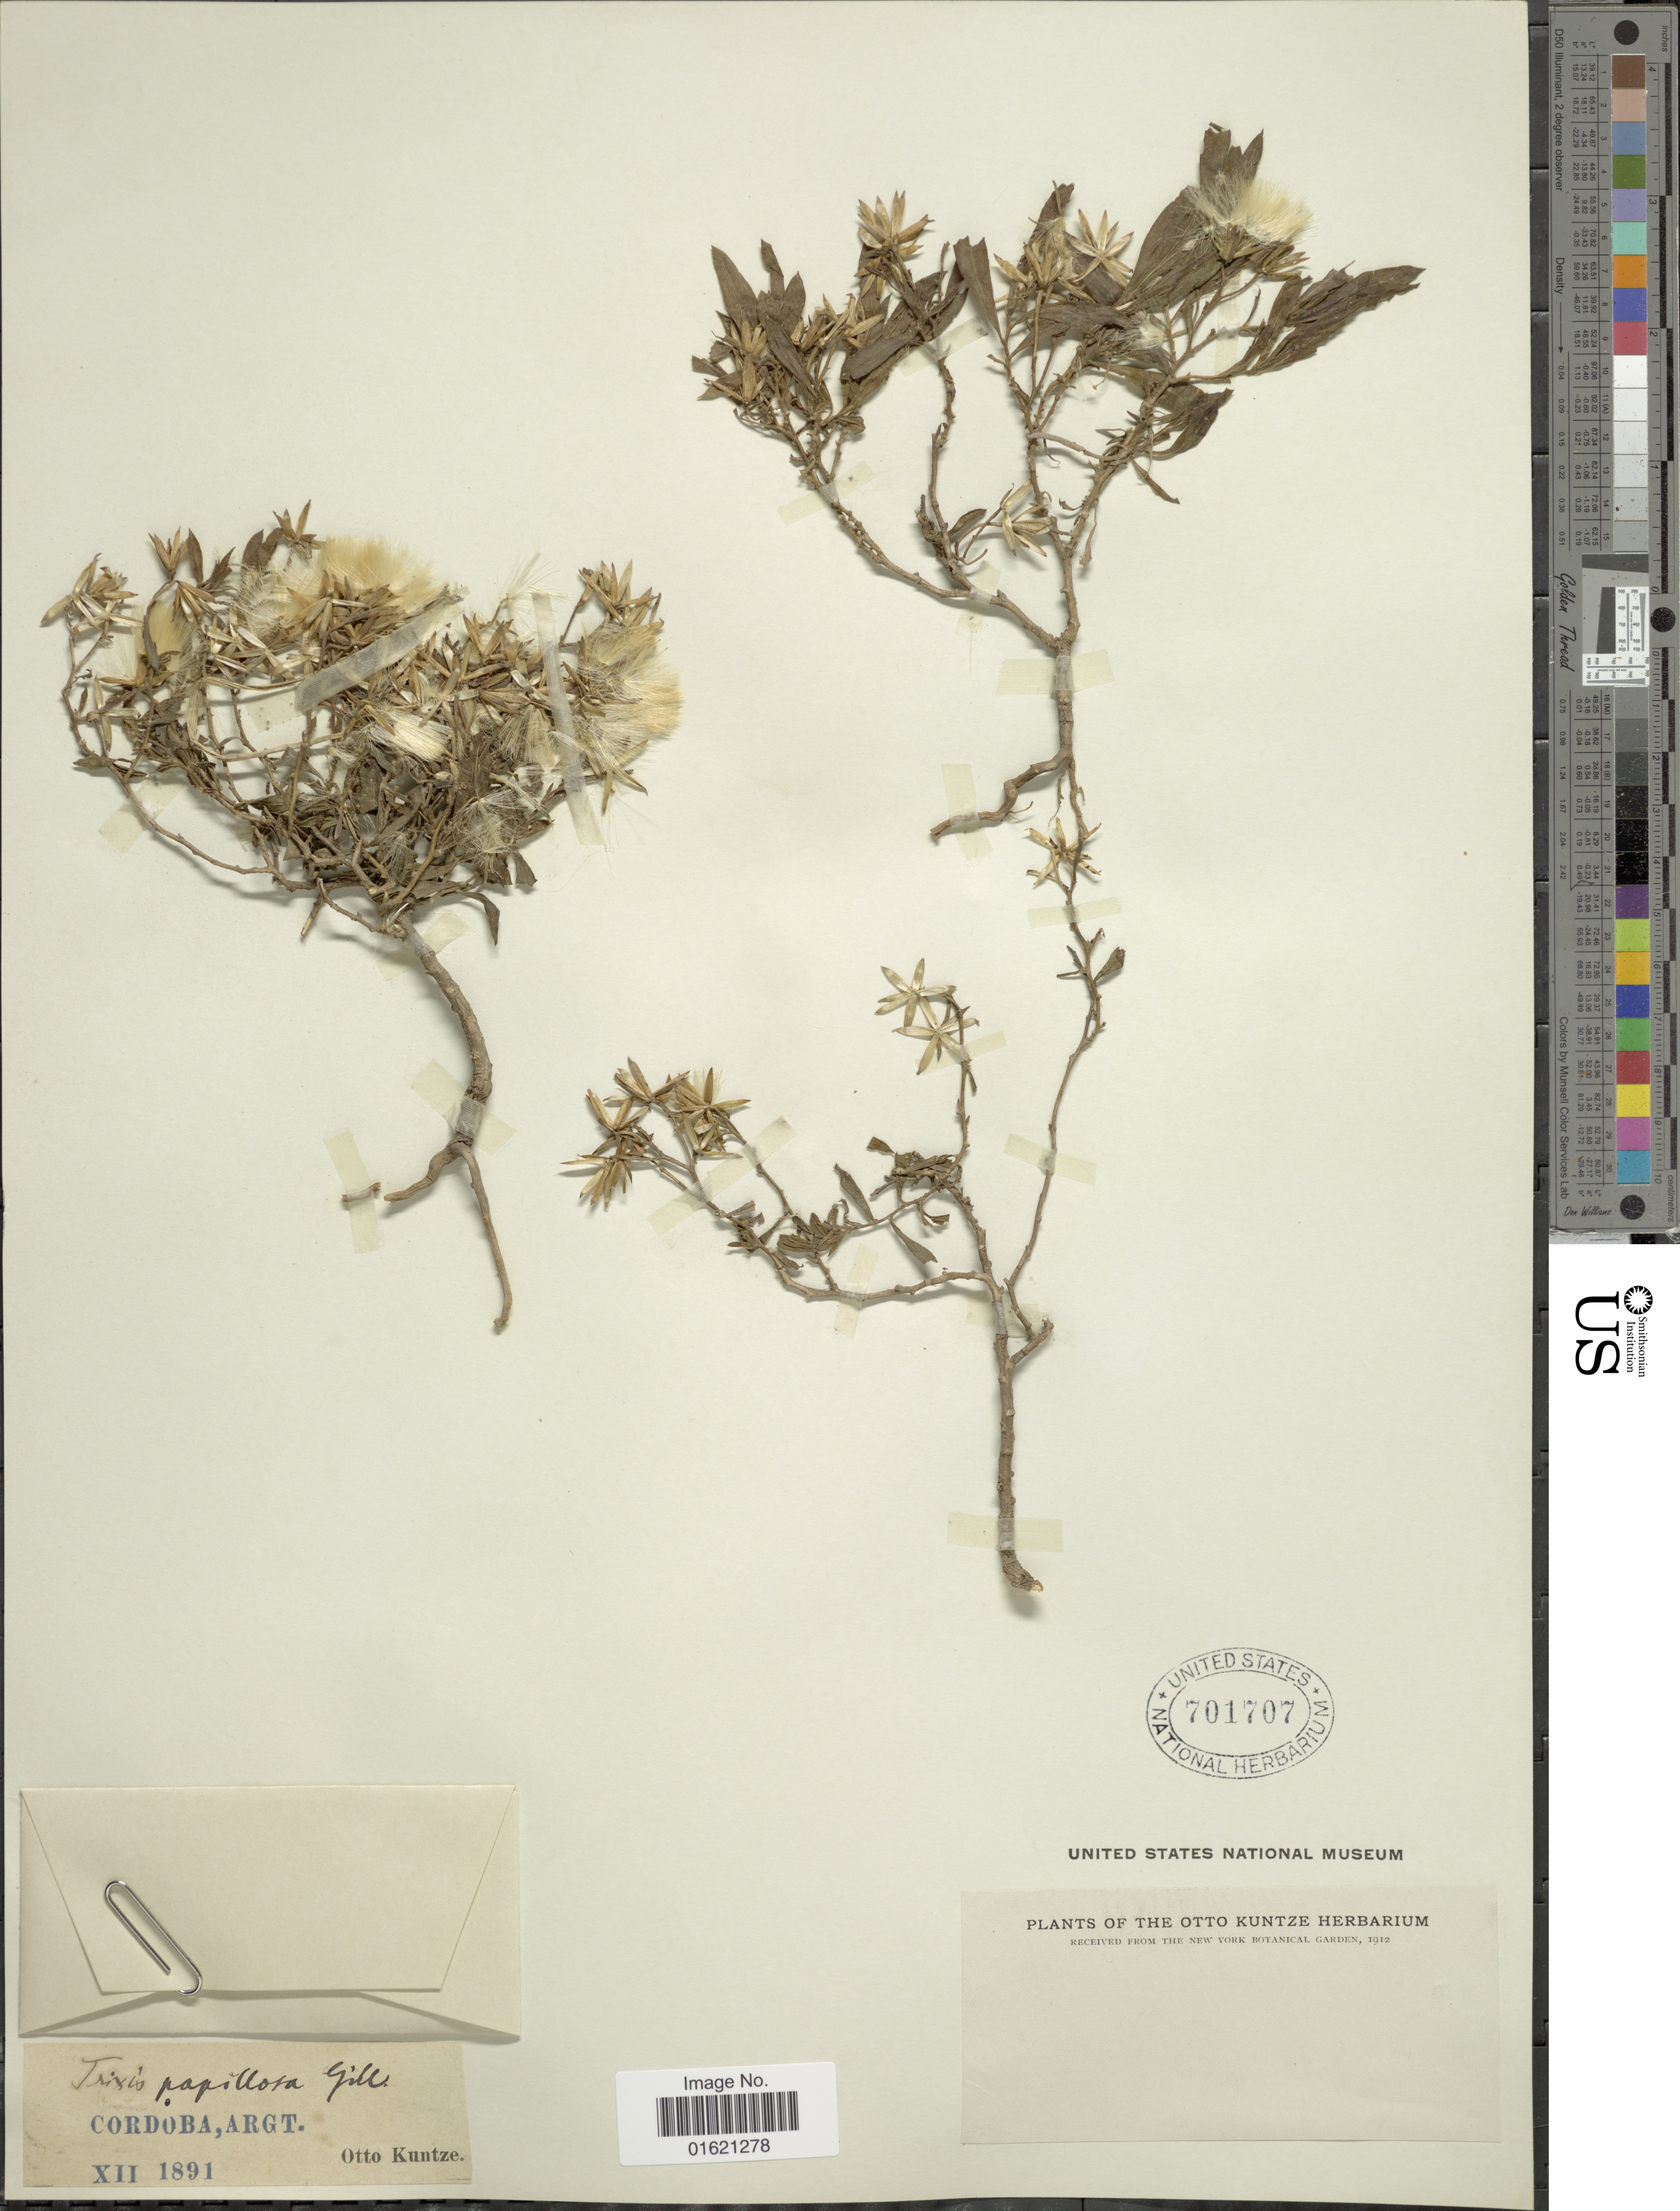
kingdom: Plantae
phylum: Tracheophyta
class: Magnoliopsida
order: Asterales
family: Asteraceae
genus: Trixis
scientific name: Trixis cacalioides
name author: (Kunth) D. Don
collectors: C.E.O. Kuntze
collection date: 1891-12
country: Argentina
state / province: Cordoba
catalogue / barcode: US 701707